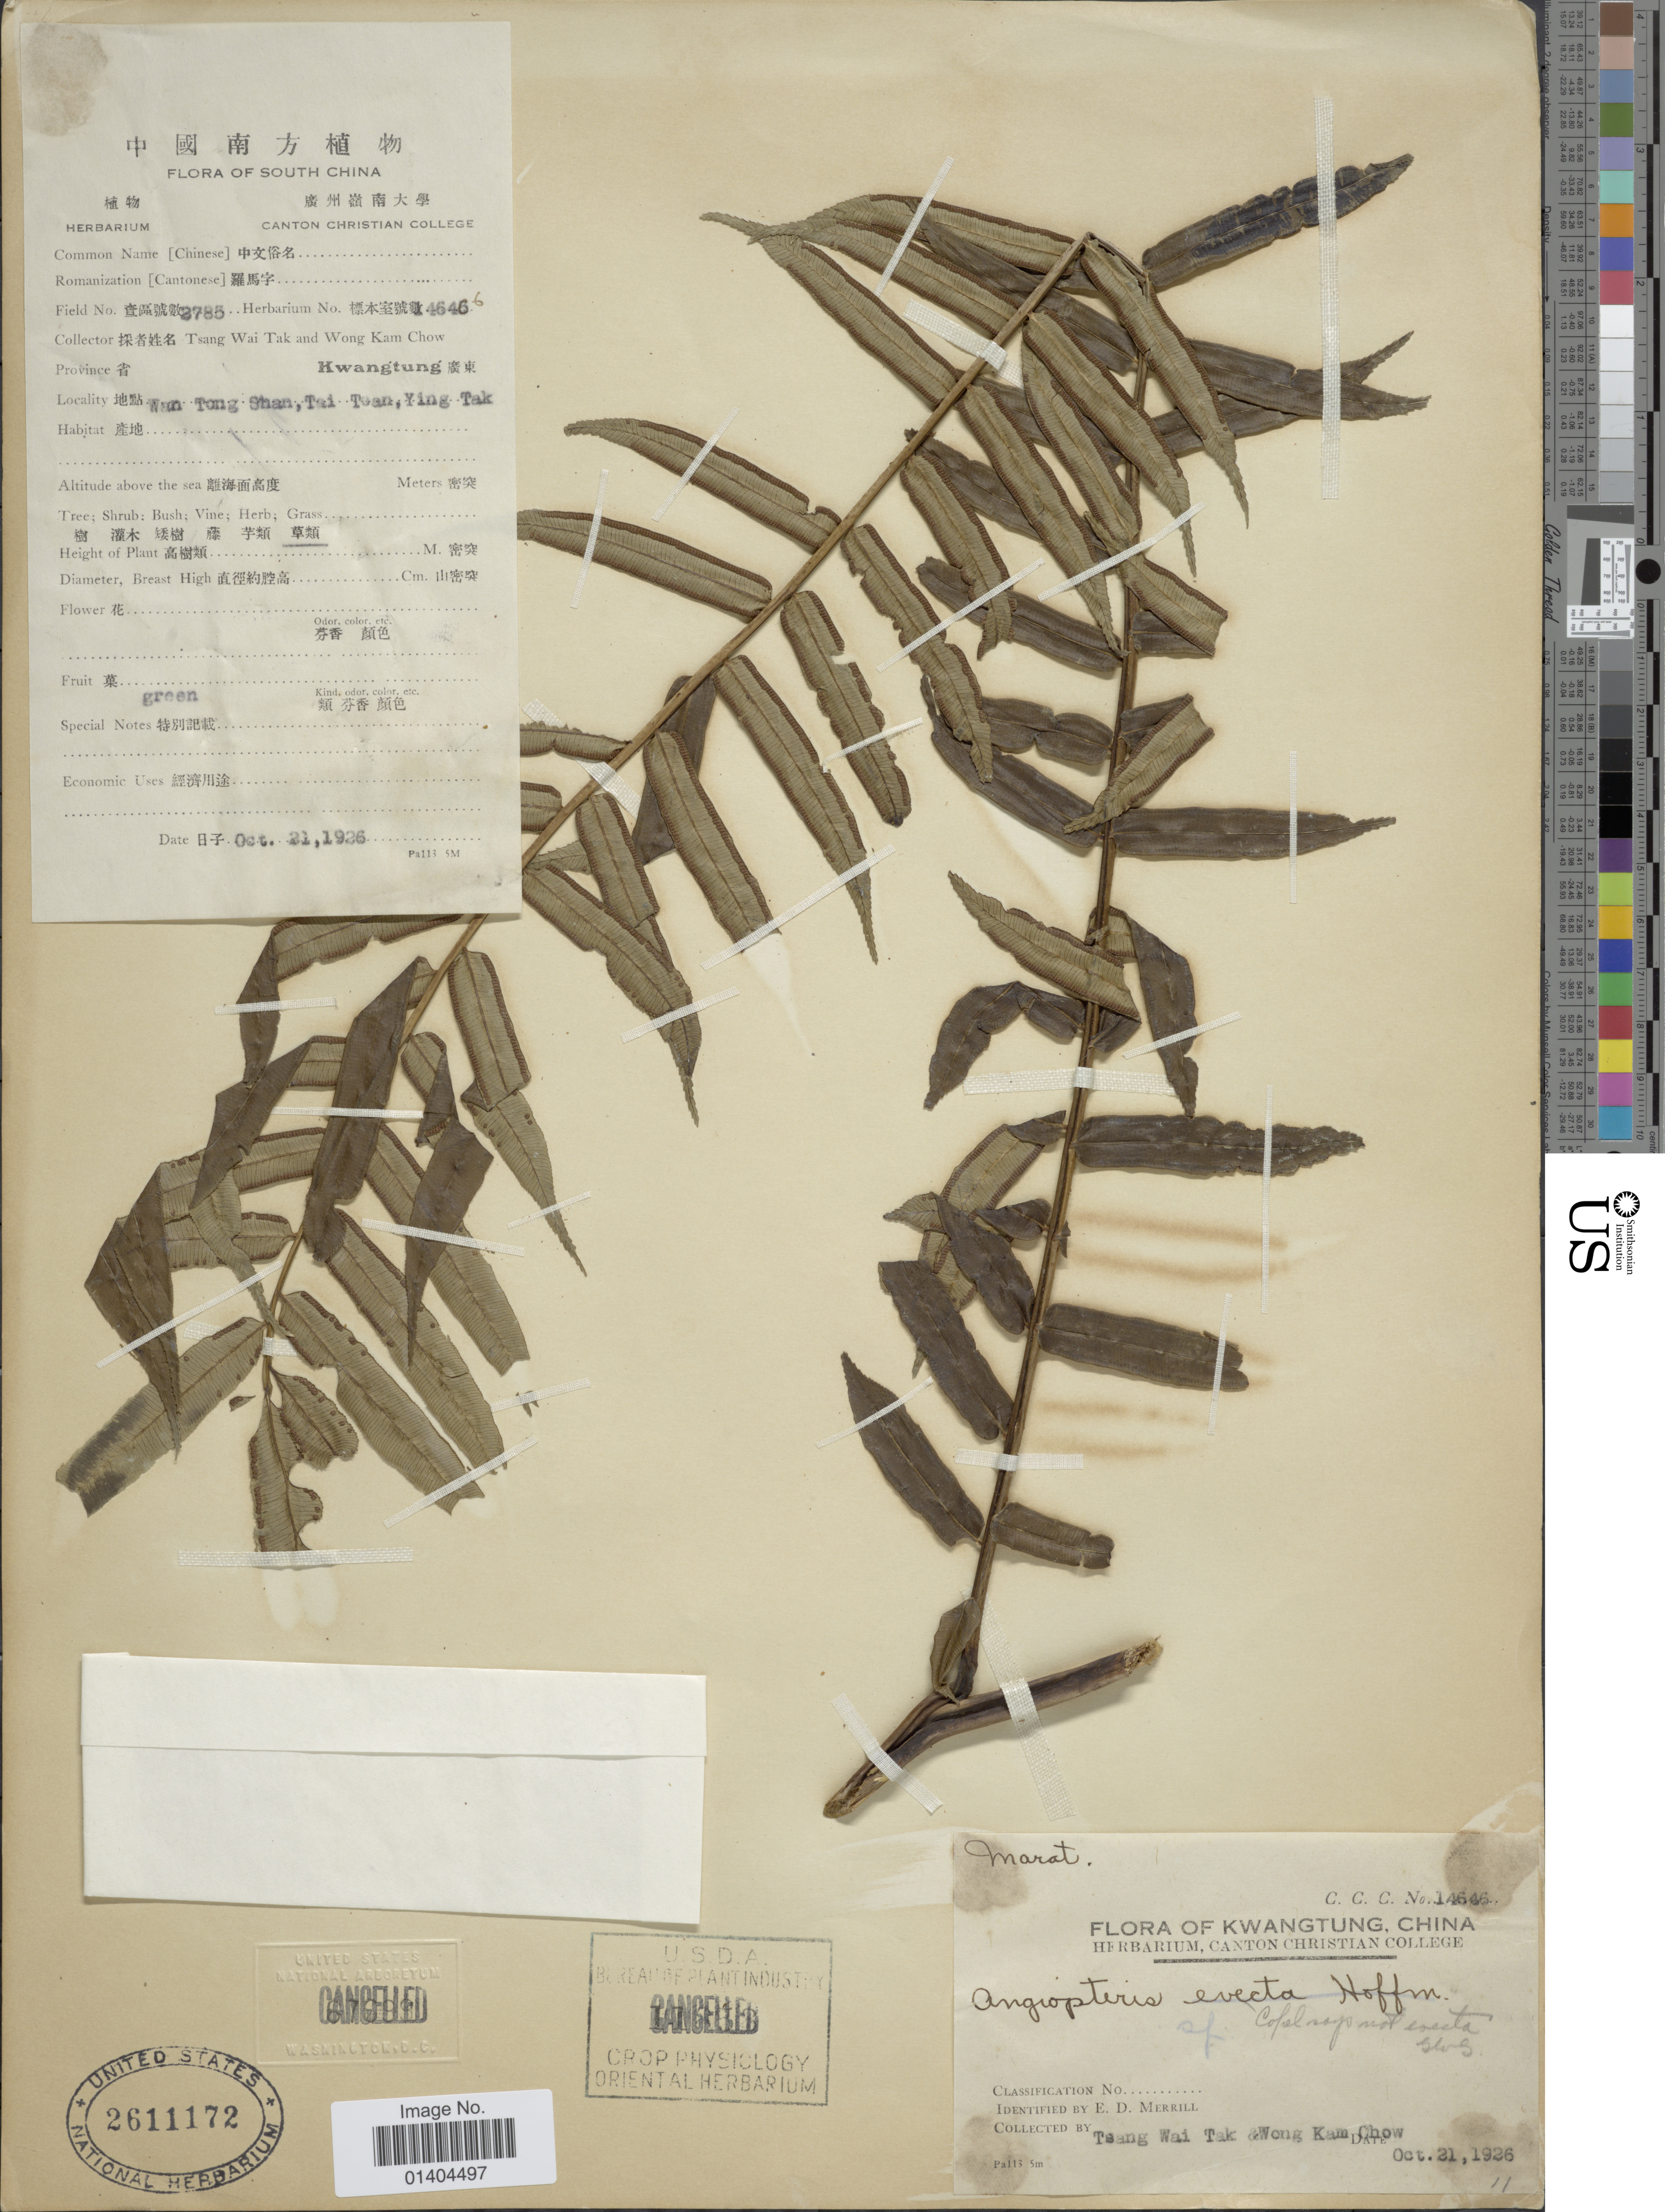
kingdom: Plantae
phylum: Tracheophyta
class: Polypodiopsida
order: Marattiales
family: Marattiaceae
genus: Angiopteris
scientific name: Angiopteris evecta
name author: (G. Forst.) Hoffm.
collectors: T. Tak & W. Chow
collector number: C.C.C.14646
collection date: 1926-10-21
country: China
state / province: Guangdong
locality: Kwangtung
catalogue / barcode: US 2611172